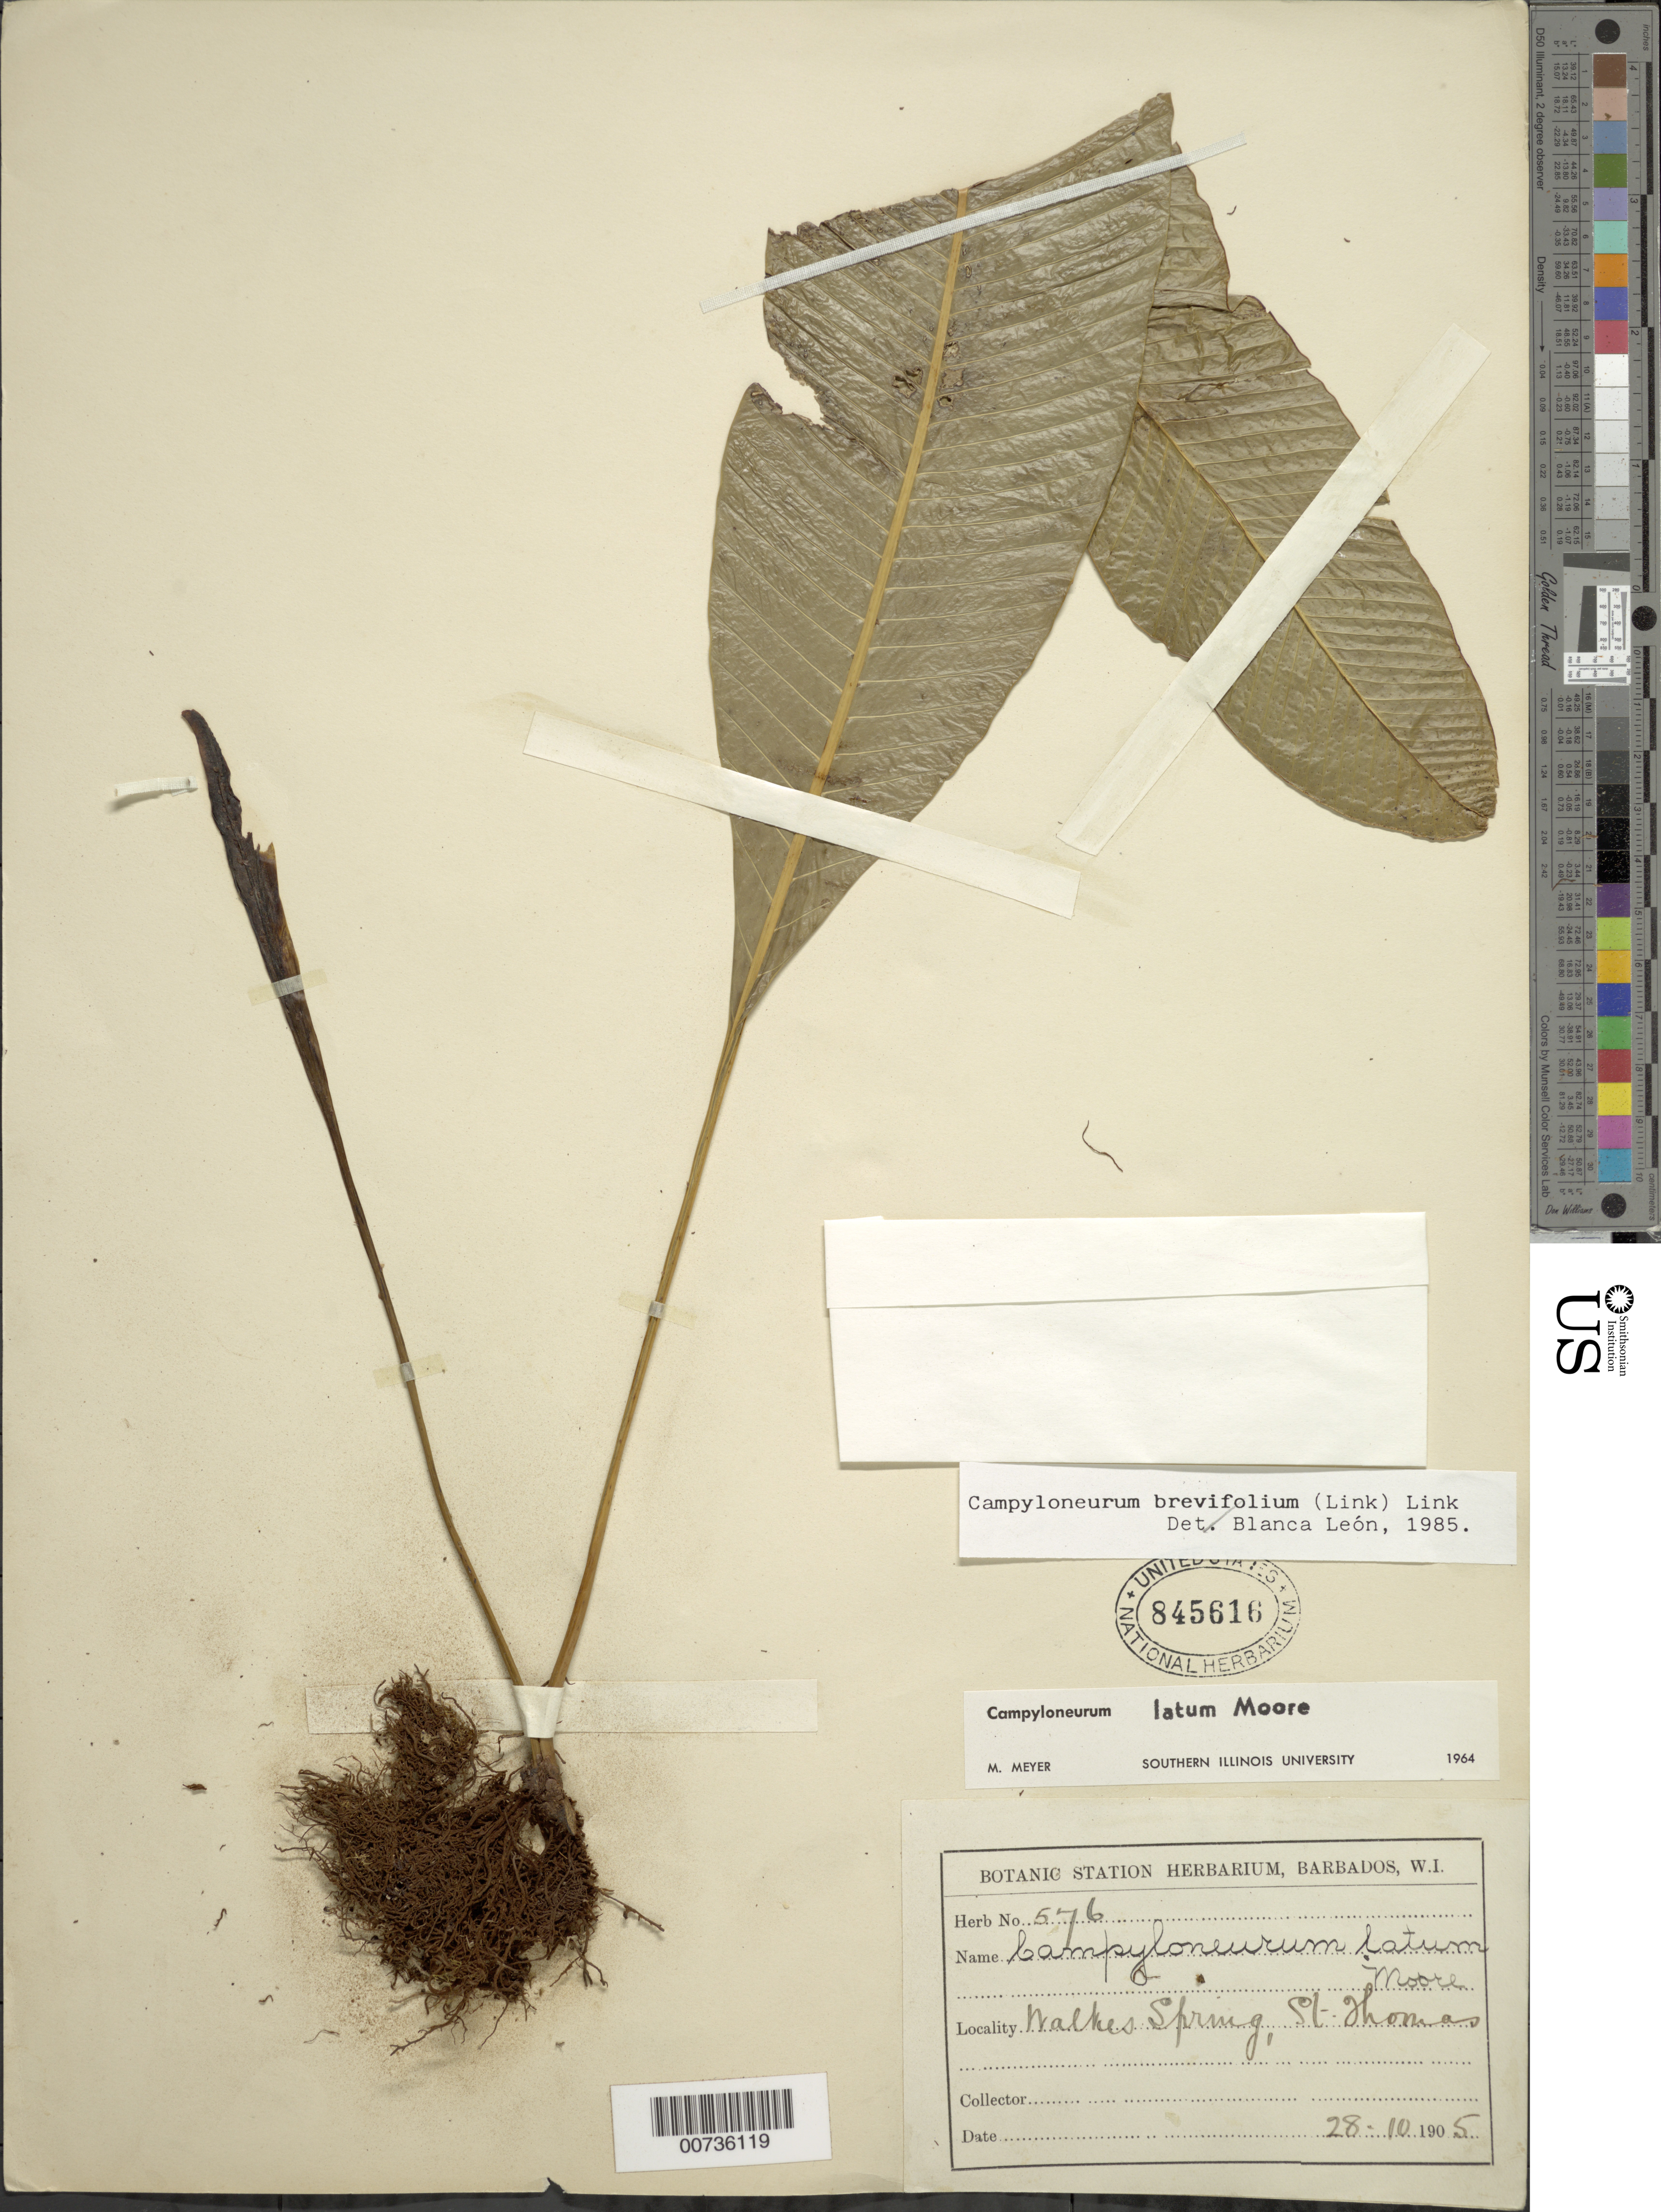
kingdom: Plantae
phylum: Tracheophyta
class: Polypodiopsida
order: Polypodiales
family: Polypodiaceae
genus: Campyloneurum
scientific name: Campyloneurum latum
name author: T. Moore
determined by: Meyer, M.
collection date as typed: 28 Oct 1905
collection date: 1905-10-28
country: U.S. Virgin Islands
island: St. Thomas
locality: Walkes Spring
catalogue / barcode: US 845616